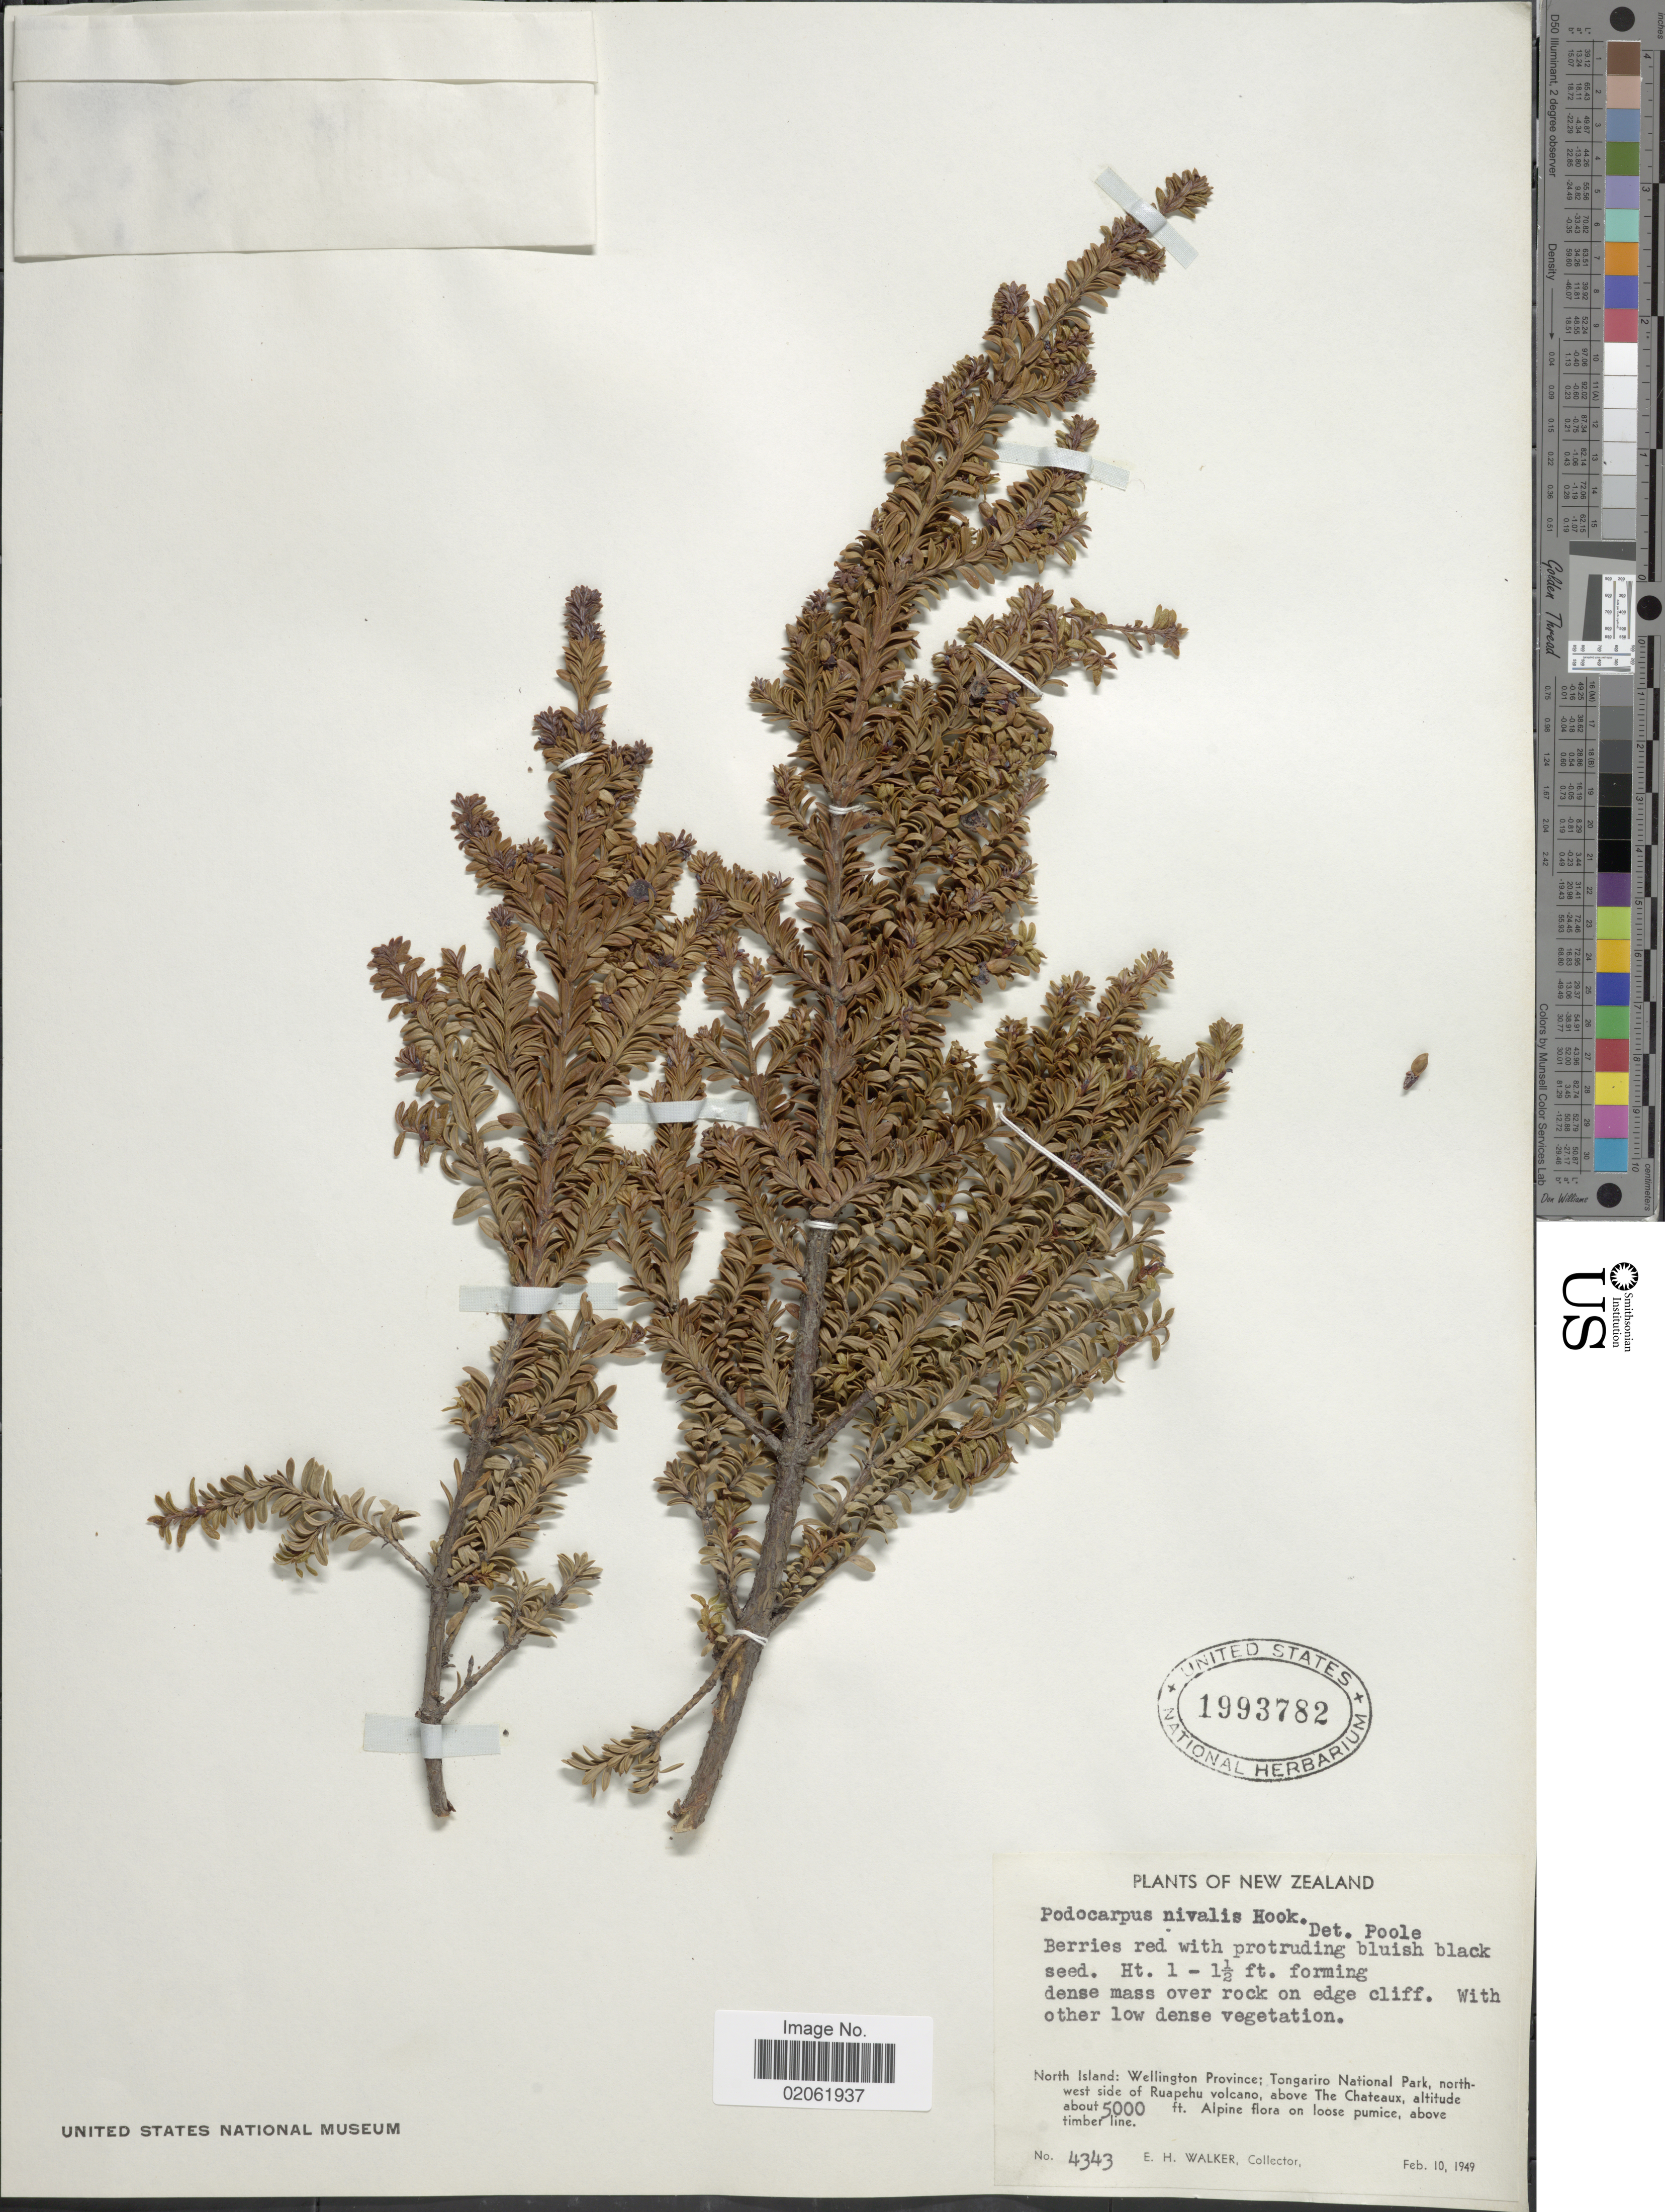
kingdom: Plantae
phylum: Tracheophyta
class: Pinopsida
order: Pinales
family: Podocarpaceae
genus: Podocarpus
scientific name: Podocarpus nivalis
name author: Hook.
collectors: E. H. Walker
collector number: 4343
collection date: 1949-02-10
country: New Zealand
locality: New Zealand, North Island: Wellington Province; Tongariro national Park, north-west side of Ruapehu volcano, above The Chateaux.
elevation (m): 1524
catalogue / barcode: US 1993782